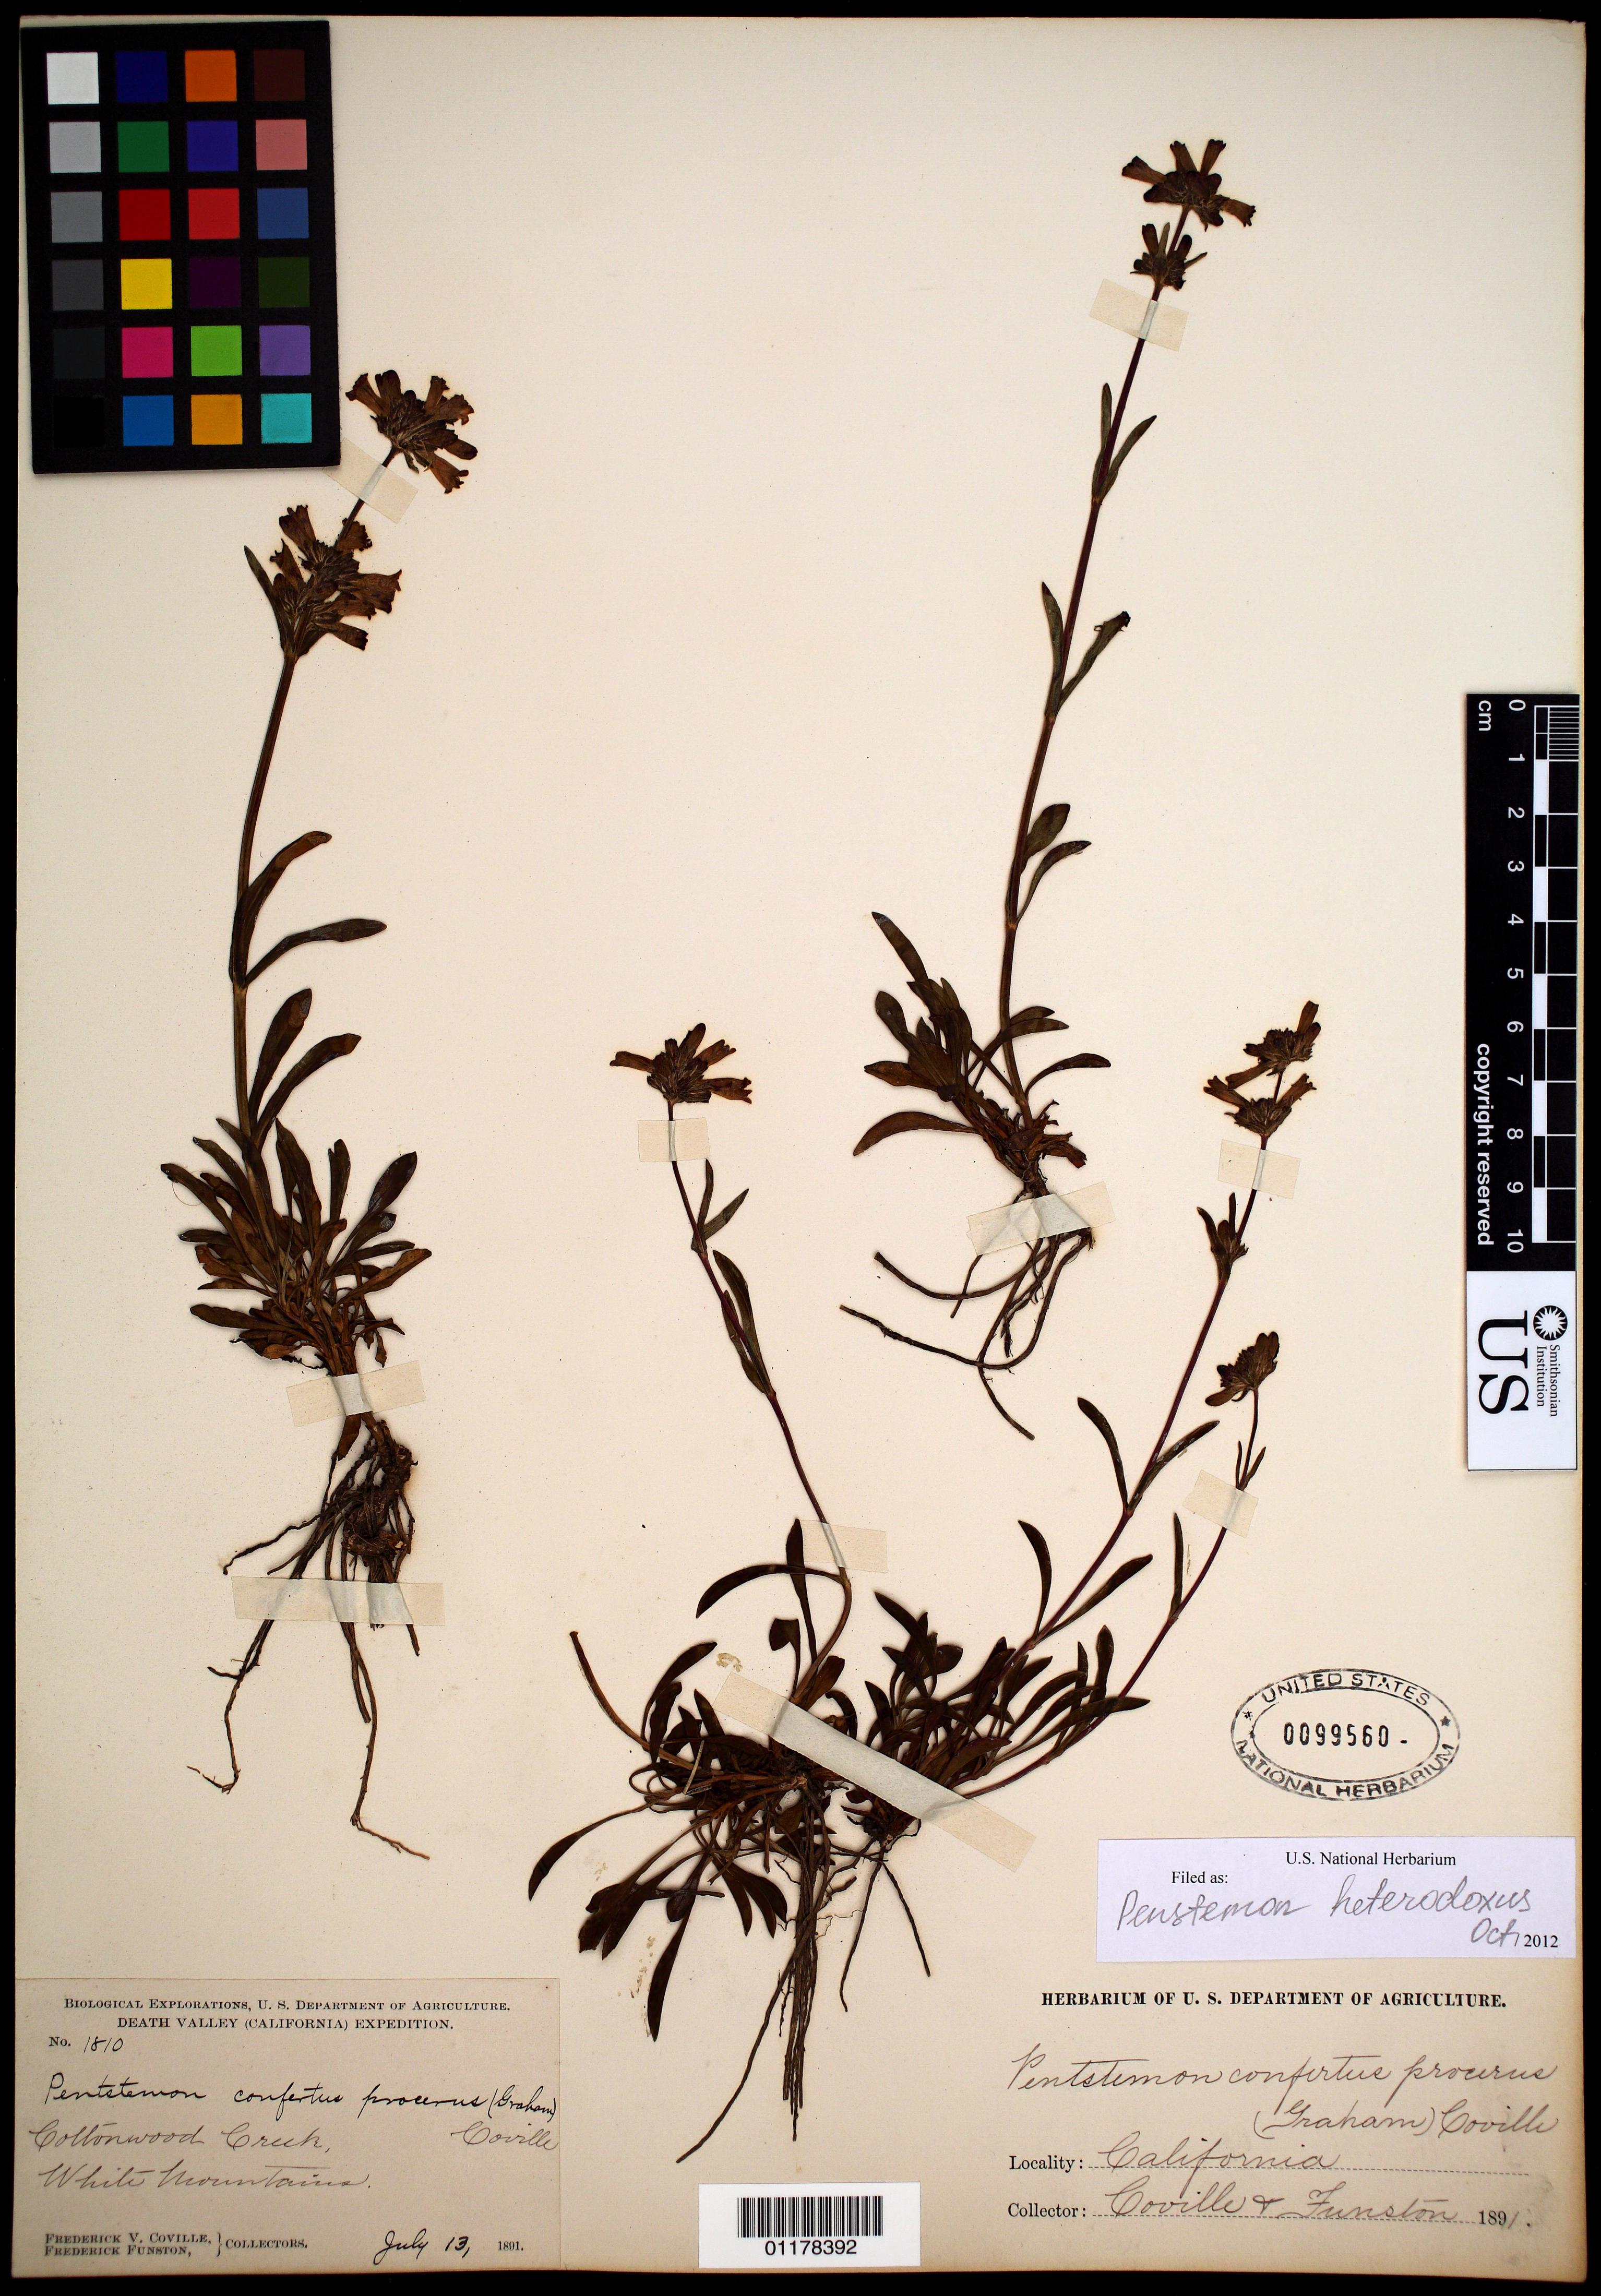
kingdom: Plantae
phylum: Tracheophyta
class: Magnoliopsida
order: Lamiales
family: Plantaginaceae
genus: Penstemon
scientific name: Penstemon heterodoxus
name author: A. Gray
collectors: F. V. Coville & F. Funston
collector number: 1810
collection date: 1891-07-13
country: United States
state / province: California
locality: Cottonwood Creek, White Mountains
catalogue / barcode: US 99560